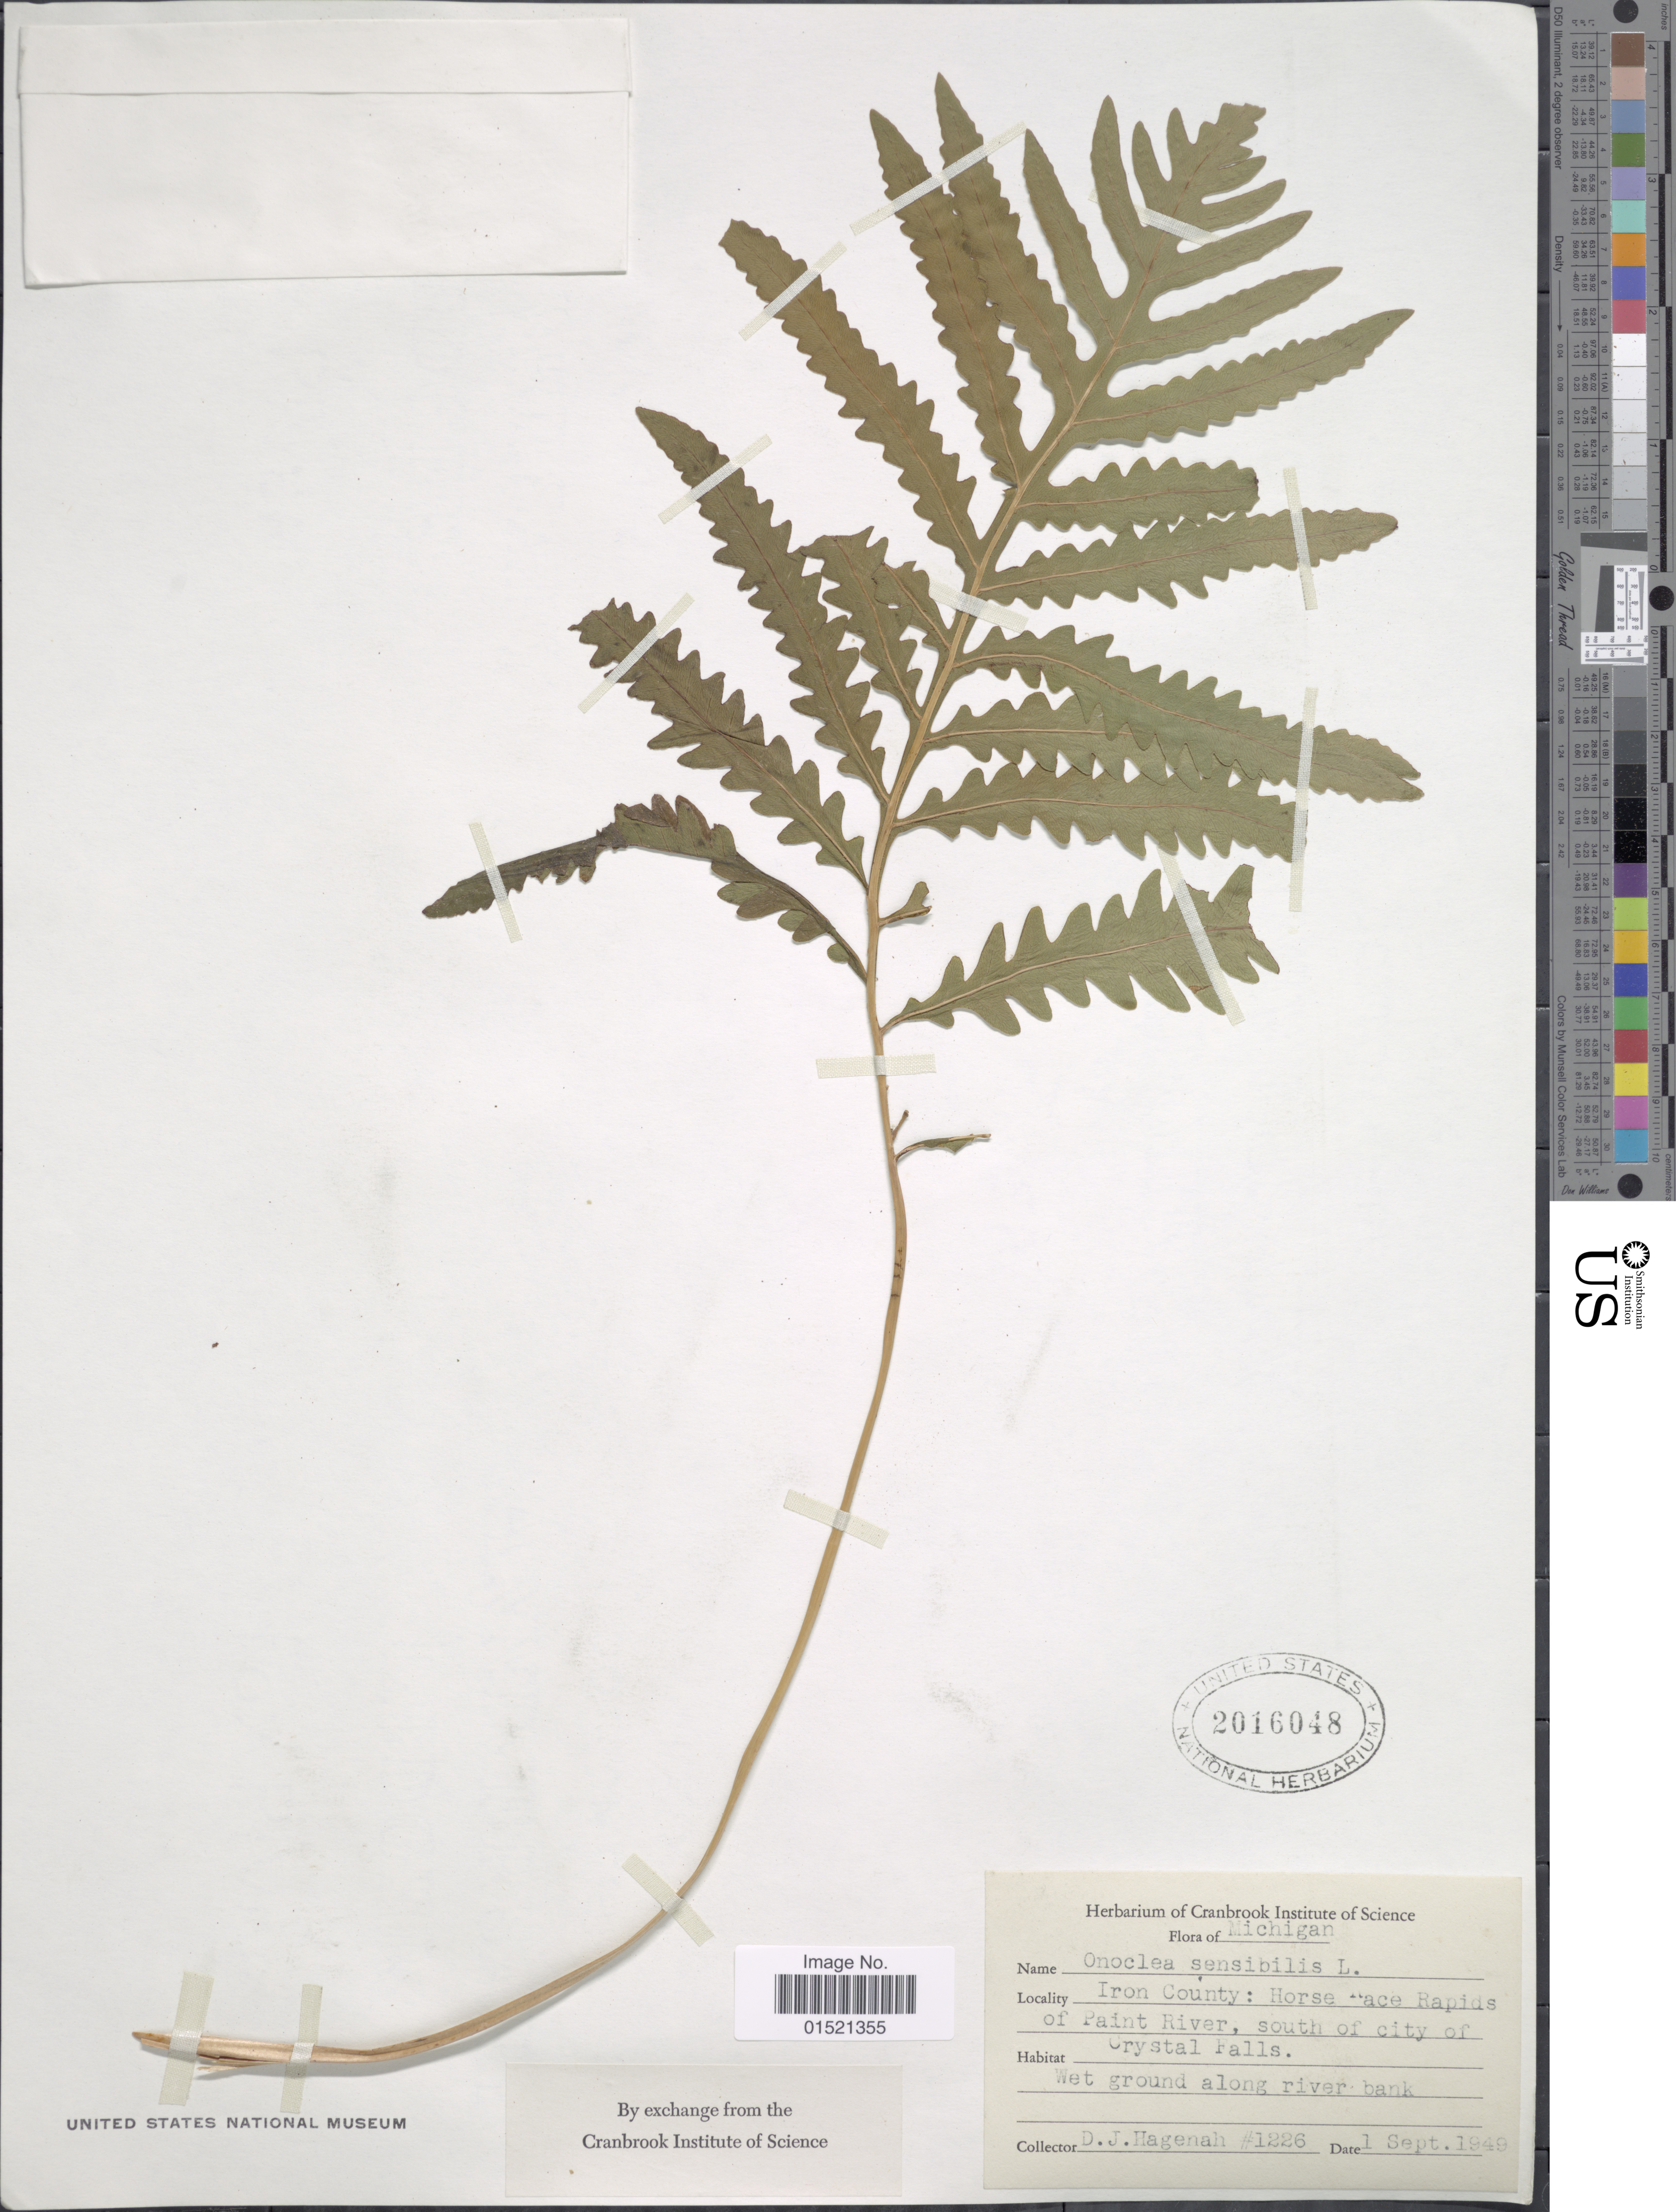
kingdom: Plantae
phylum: Tracheophyta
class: Polypodiopsida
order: Polypodiales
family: Onocleaceae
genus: Onoclea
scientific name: Onoclea sensibilis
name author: L.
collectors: D. Hagenah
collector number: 1226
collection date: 1949-09-01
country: United States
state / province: Michigan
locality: Iron County: Horse Race Rapids of Paint River, south of city of Crystal Falls. Wet ground along river bank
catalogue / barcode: US 2016048